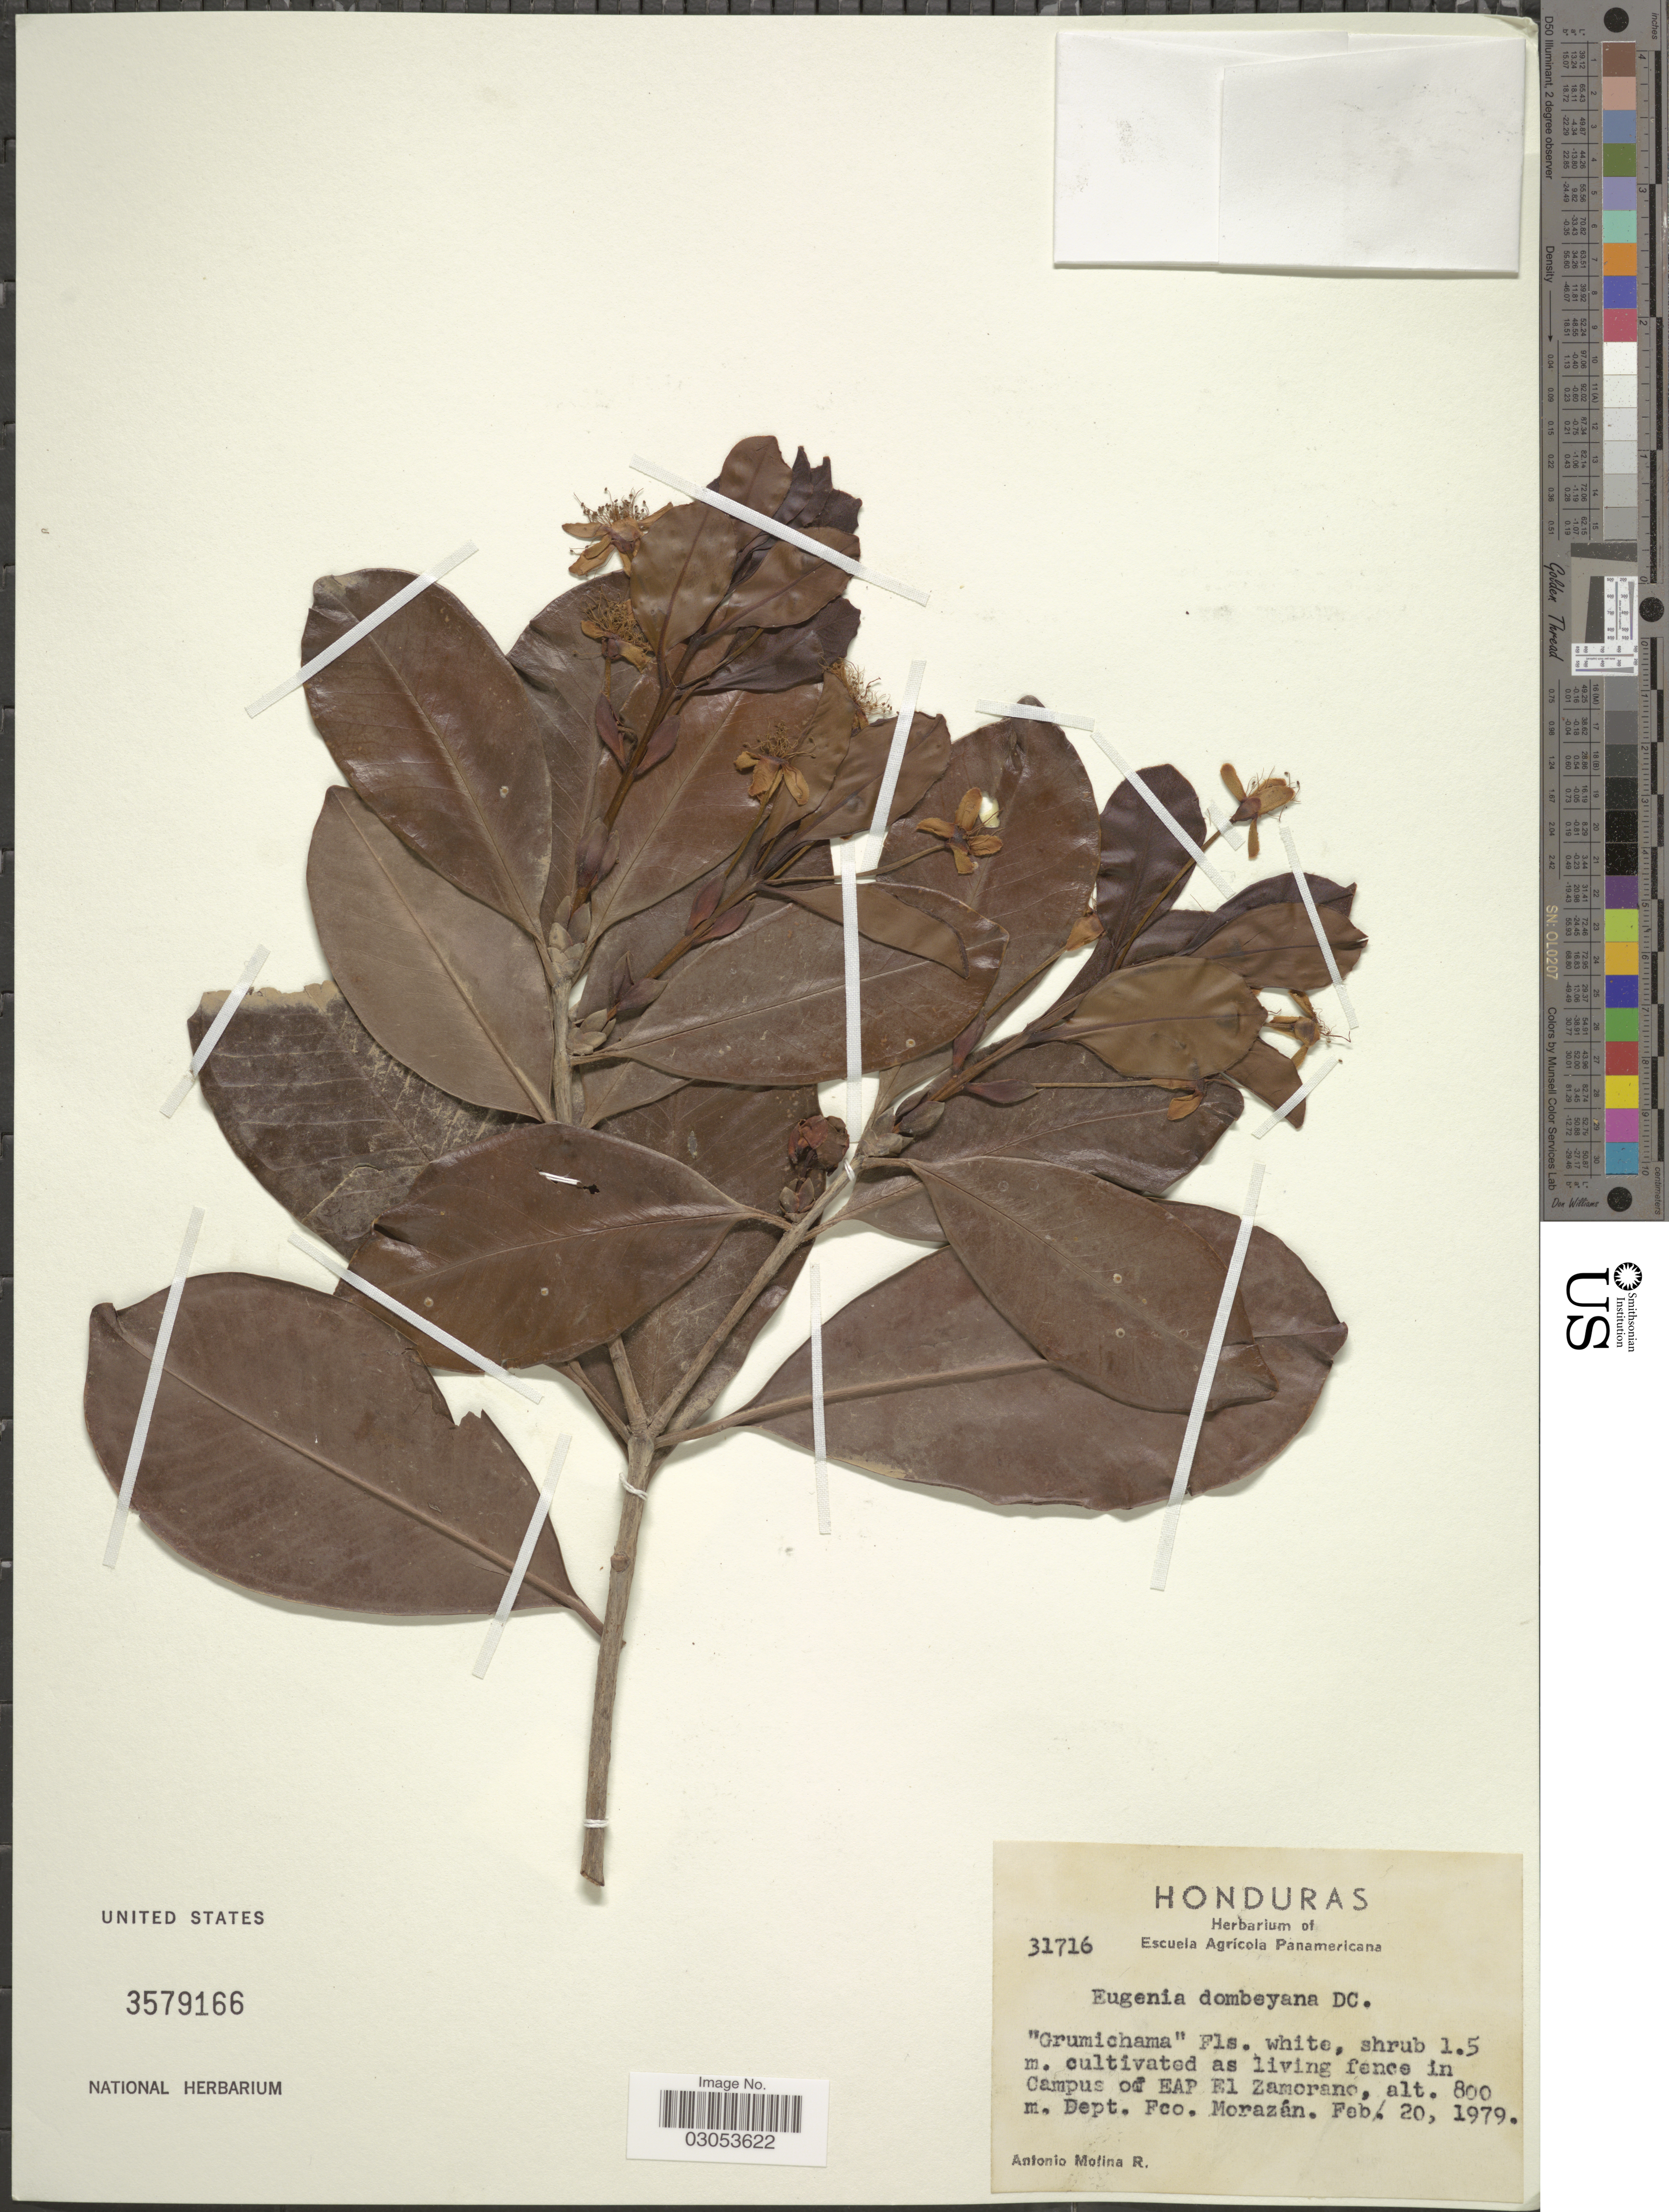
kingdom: Plantae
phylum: Tracheophyta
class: Magnoliopsida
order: Myrtales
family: Myrtaceae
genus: Eugenia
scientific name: Eugenia dombeyana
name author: DC.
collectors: A. Molina R.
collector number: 31716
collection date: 1979-02-20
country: Honduras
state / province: Fco. Morazán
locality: Cultivated as living fence in Campus of EAP El Zamorano, Dept. Fco. Morazán.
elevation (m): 800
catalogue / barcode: US 3579166